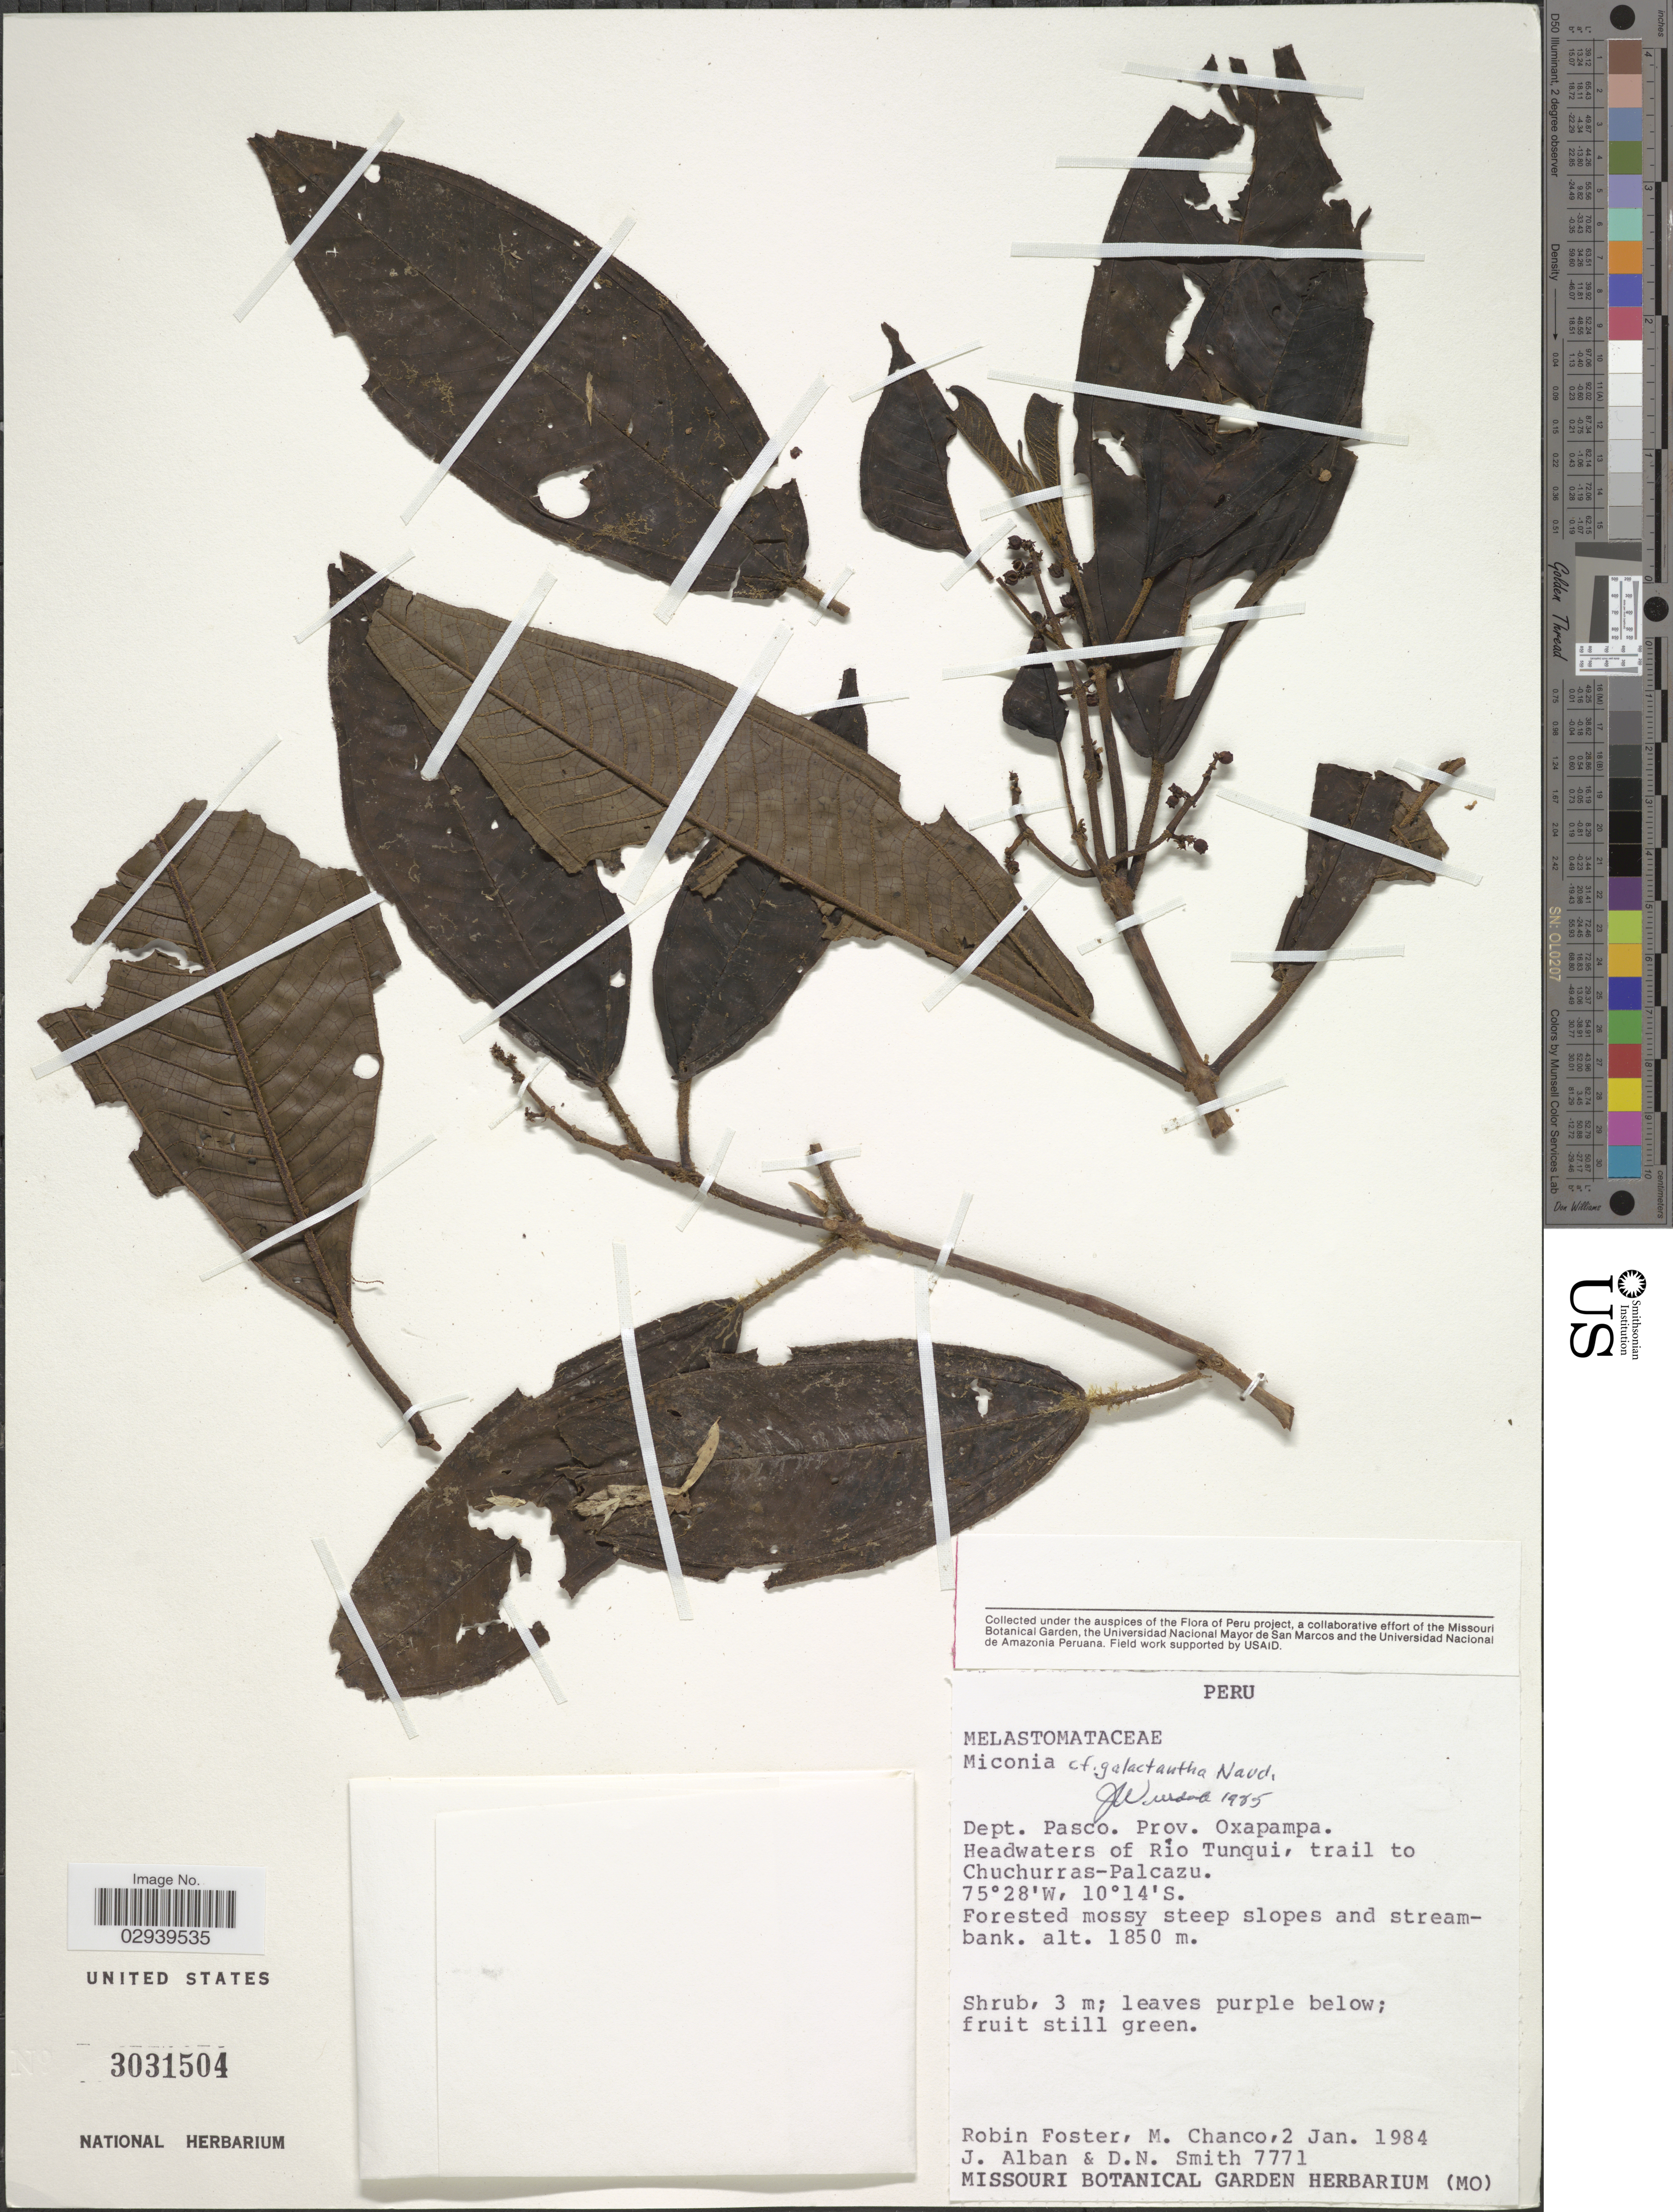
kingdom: Plantae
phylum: Tracheophyta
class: Magnoliopsida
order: Myrtales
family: Melastomataceae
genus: Miconia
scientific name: Miconia galactantha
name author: Naudin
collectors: R. B. Foster, M. Chanco, J. Alban & D. Smith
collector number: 7771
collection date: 1984-01-02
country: Peru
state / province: Pasco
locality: Dept. Pasco. Prov. Oxapampa. Headwaters of Rio Tunqui, trail to Chuchurras-Palcazu.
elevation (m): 1850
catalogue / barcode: US 3031504